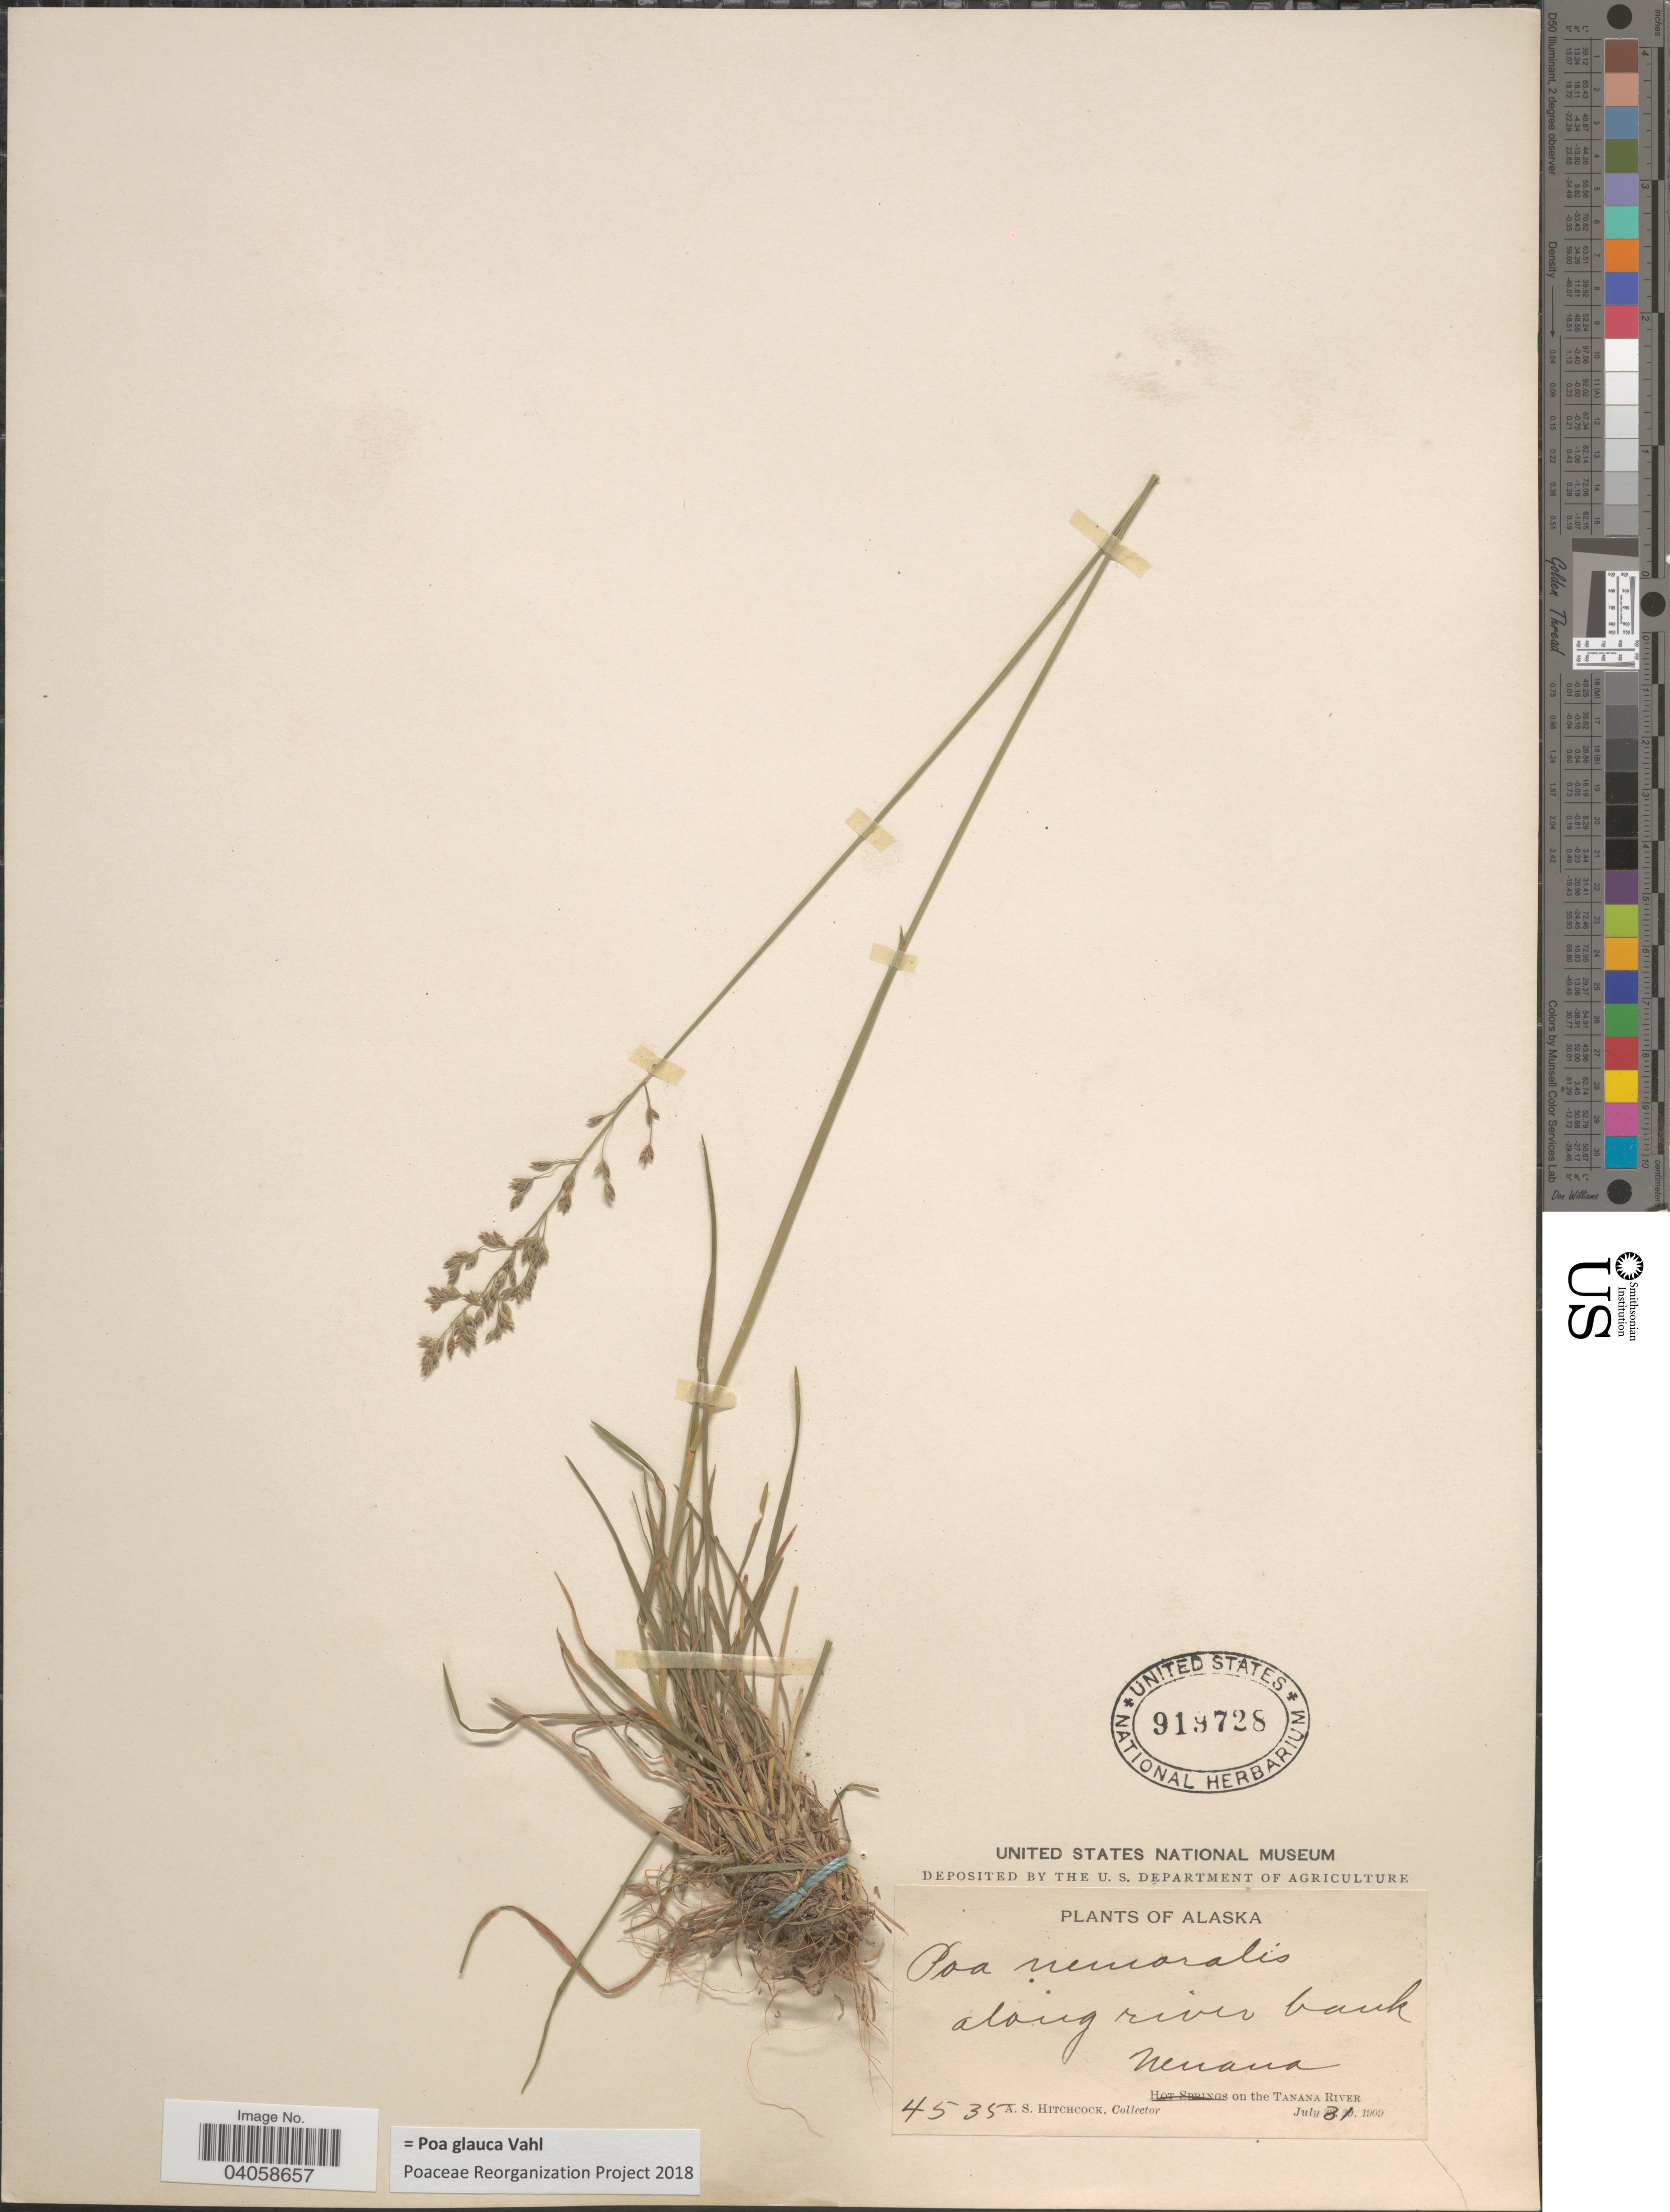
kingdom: Plantae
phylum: Tracheophyta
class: Liliopsida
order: Poales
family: Poaceae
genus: Poa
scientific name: Poa glauca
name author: Vahl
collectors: A. S. Hitchcock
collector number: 4535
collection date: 1909-07-31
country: United States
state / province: Alaska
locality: Along river bank, Nenana. On the Tanana River.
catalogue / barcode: US 919728